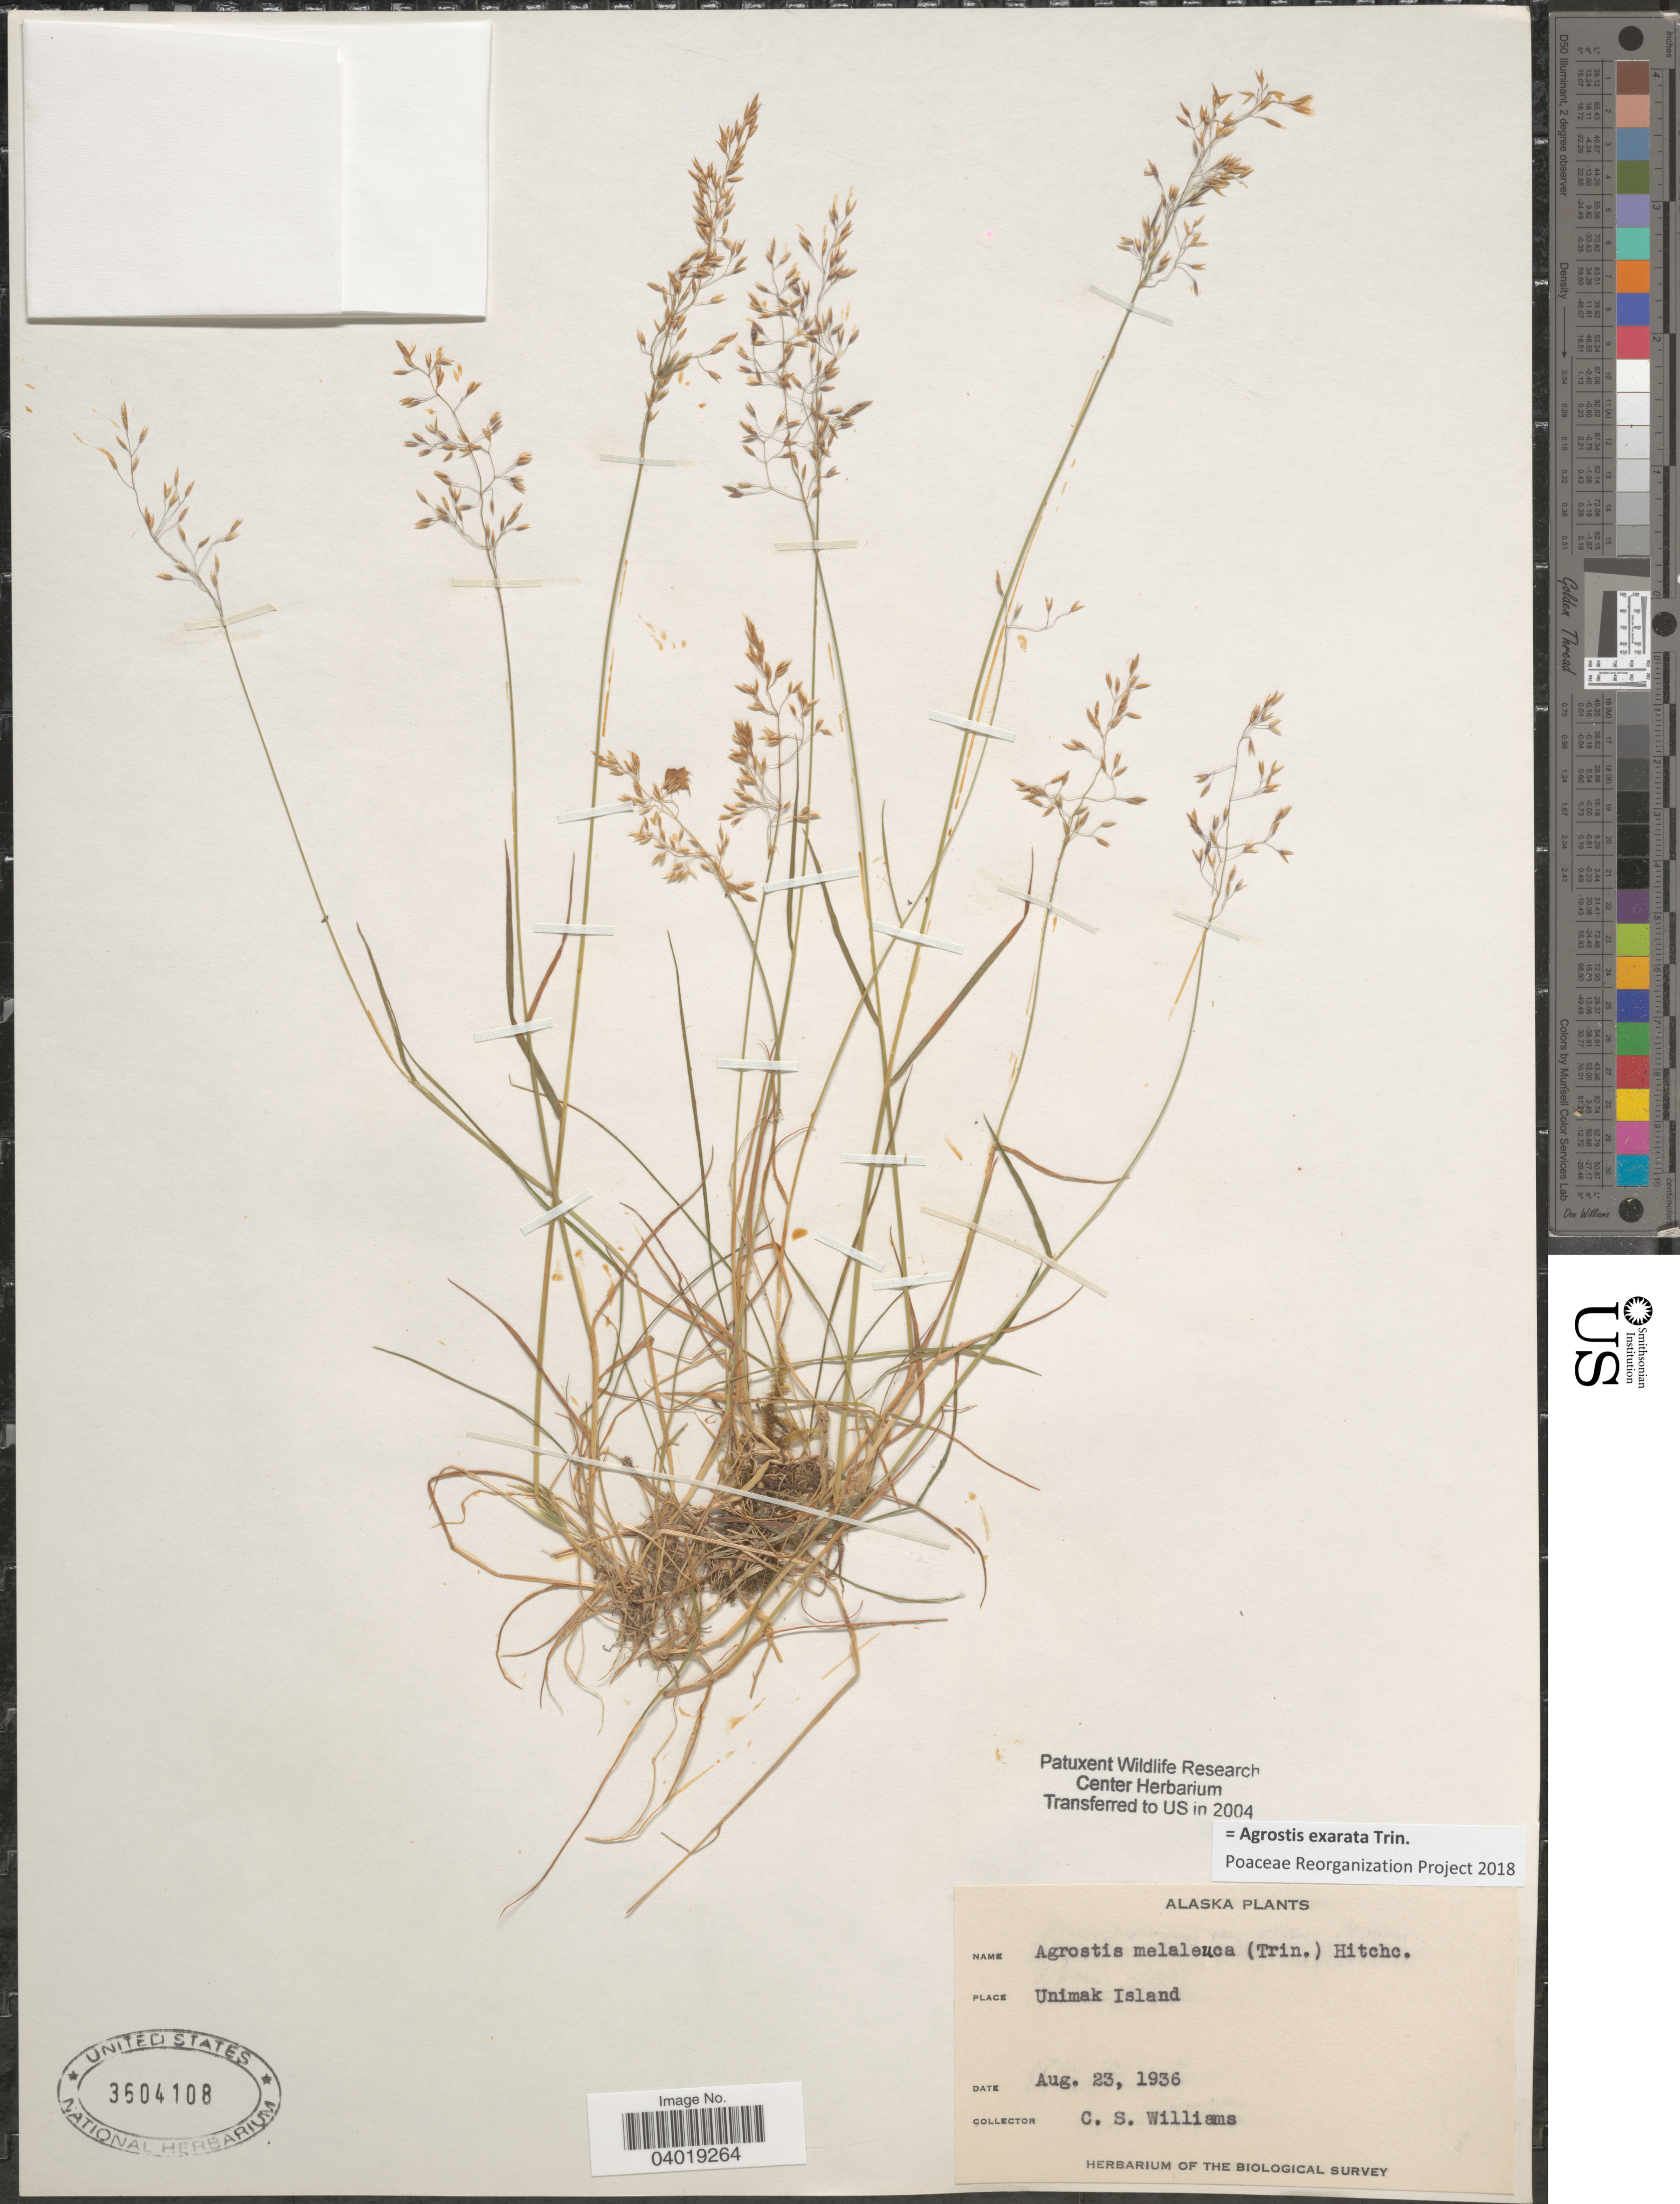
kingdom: Plantae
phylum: Tracheophyta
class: Liliopsida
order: Poales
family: Poaceae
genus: Agrostis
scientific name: Agrostis exarata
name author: Trin.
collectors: C. Williams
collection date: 1936-08-23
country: United States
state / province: Alaska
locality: Unimak Island.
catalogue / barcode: US 3604108